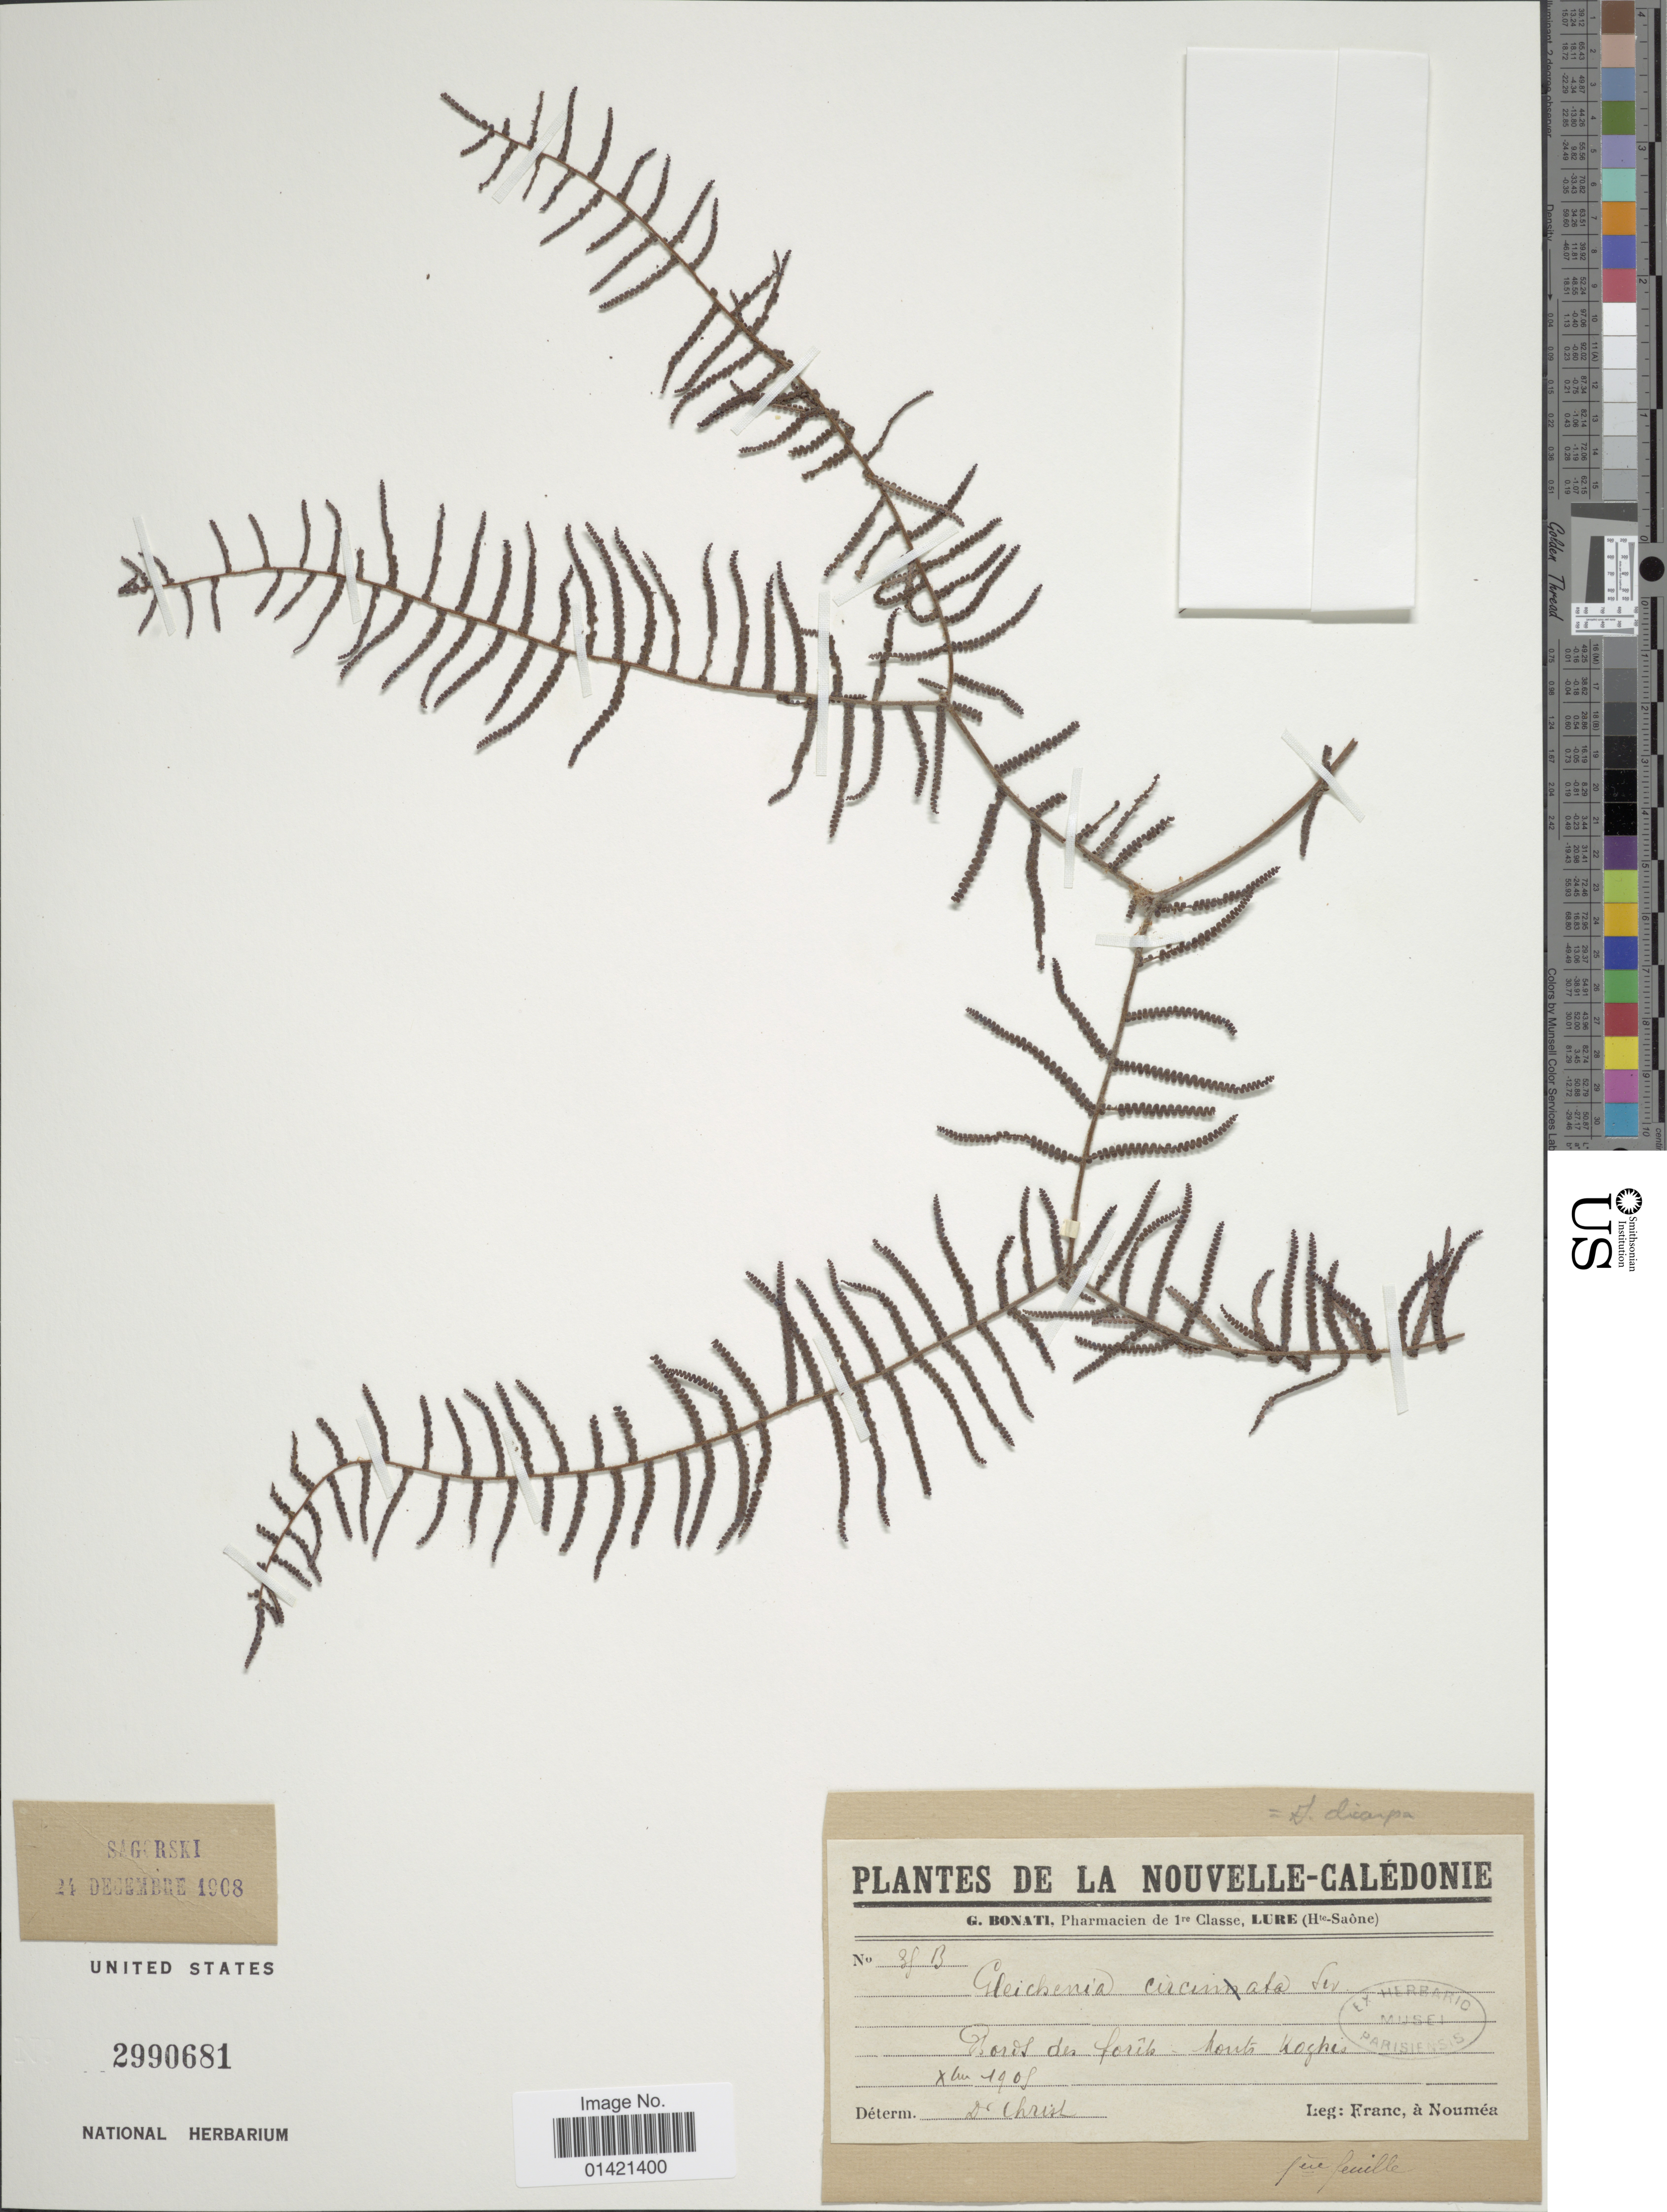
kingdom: Plantae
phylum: Tracheophyta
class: Polypodiopsida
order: Gleicheniales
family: Gleicheniaceae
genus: Gleichenia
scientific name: Gleichenia dicarpa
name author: R. Br.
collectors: Franc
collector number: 4B*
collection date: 1908-08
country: New Caledonia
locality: Monts des Koghis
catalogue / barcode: US 2990681